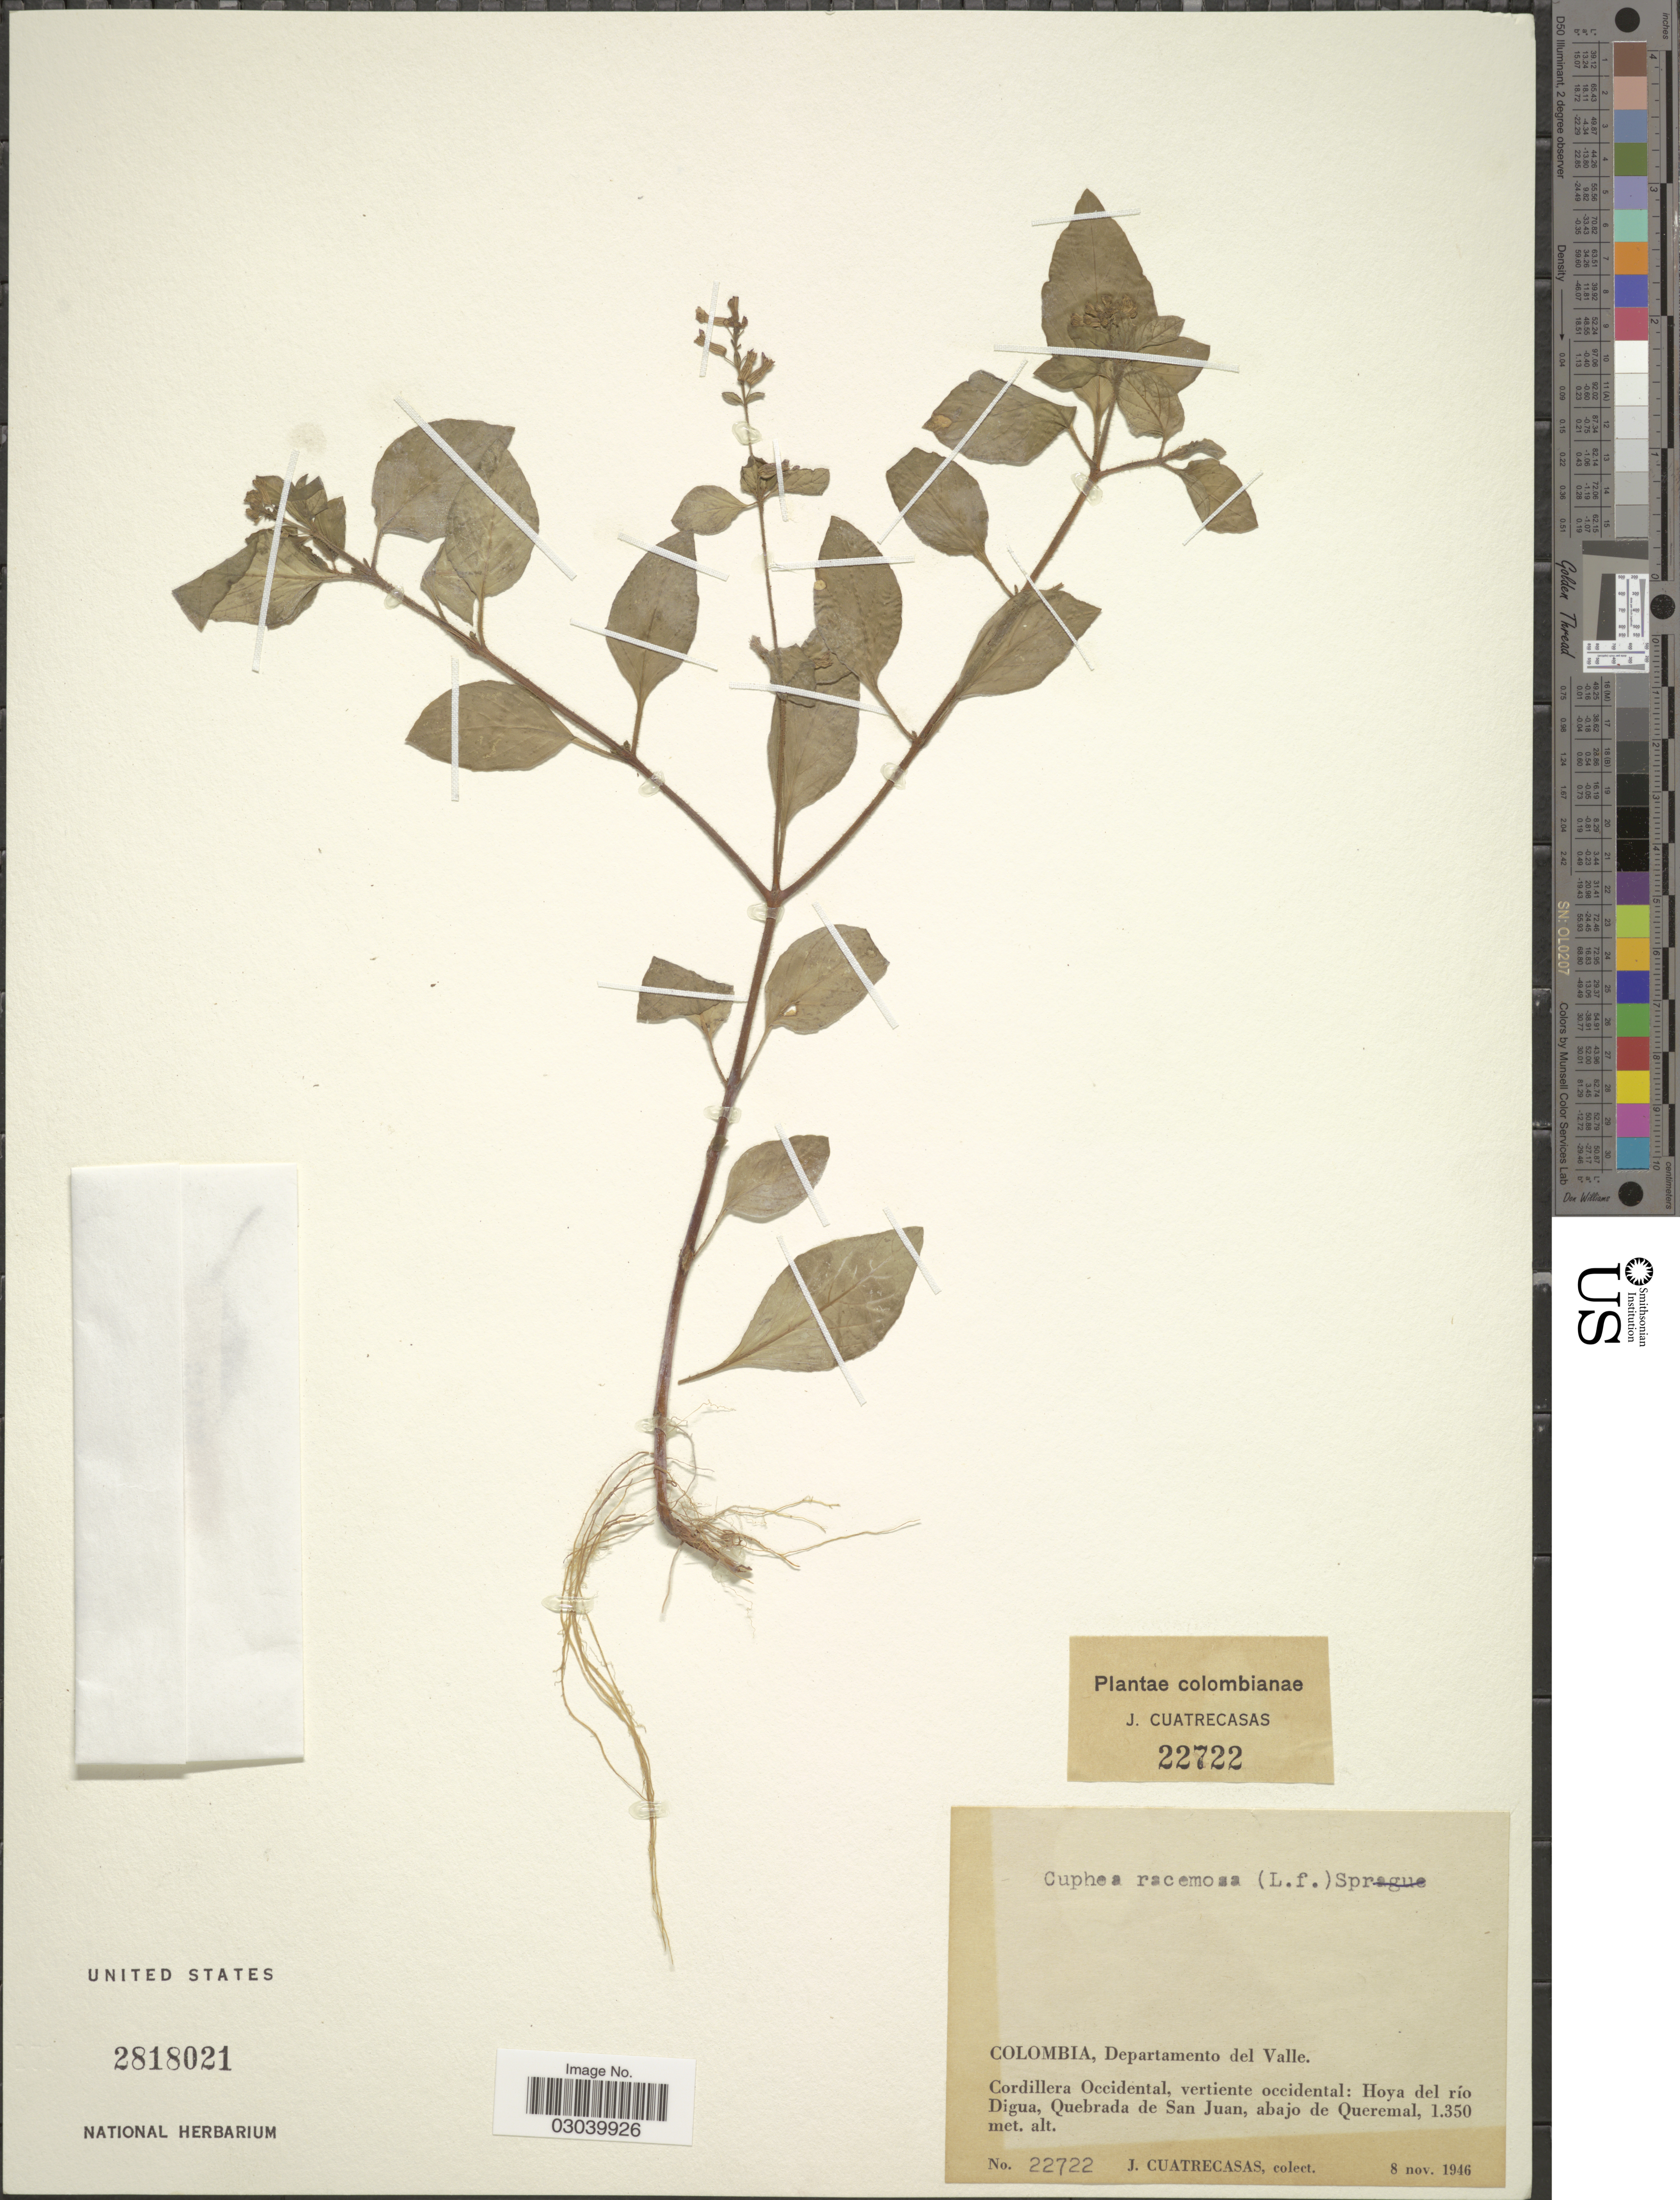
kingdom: Plantae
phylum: Tracheophyta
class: Magnoliopsida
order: Myrtales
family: Lythraceae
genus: Cuphea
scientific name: Cuphea racemosa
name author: (L. f.) Spreng.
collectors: J. Cuatrecasas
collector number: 22722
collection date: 1946-11-08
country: Colombia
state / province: Valle del Cauca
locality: Departamento del Valle. Cordillera Occidental, vertiente occidental: Hoya del río Digua, Quebrada de San Juan, abajo de Queremal.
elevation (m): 1350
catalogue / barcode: US 2818021